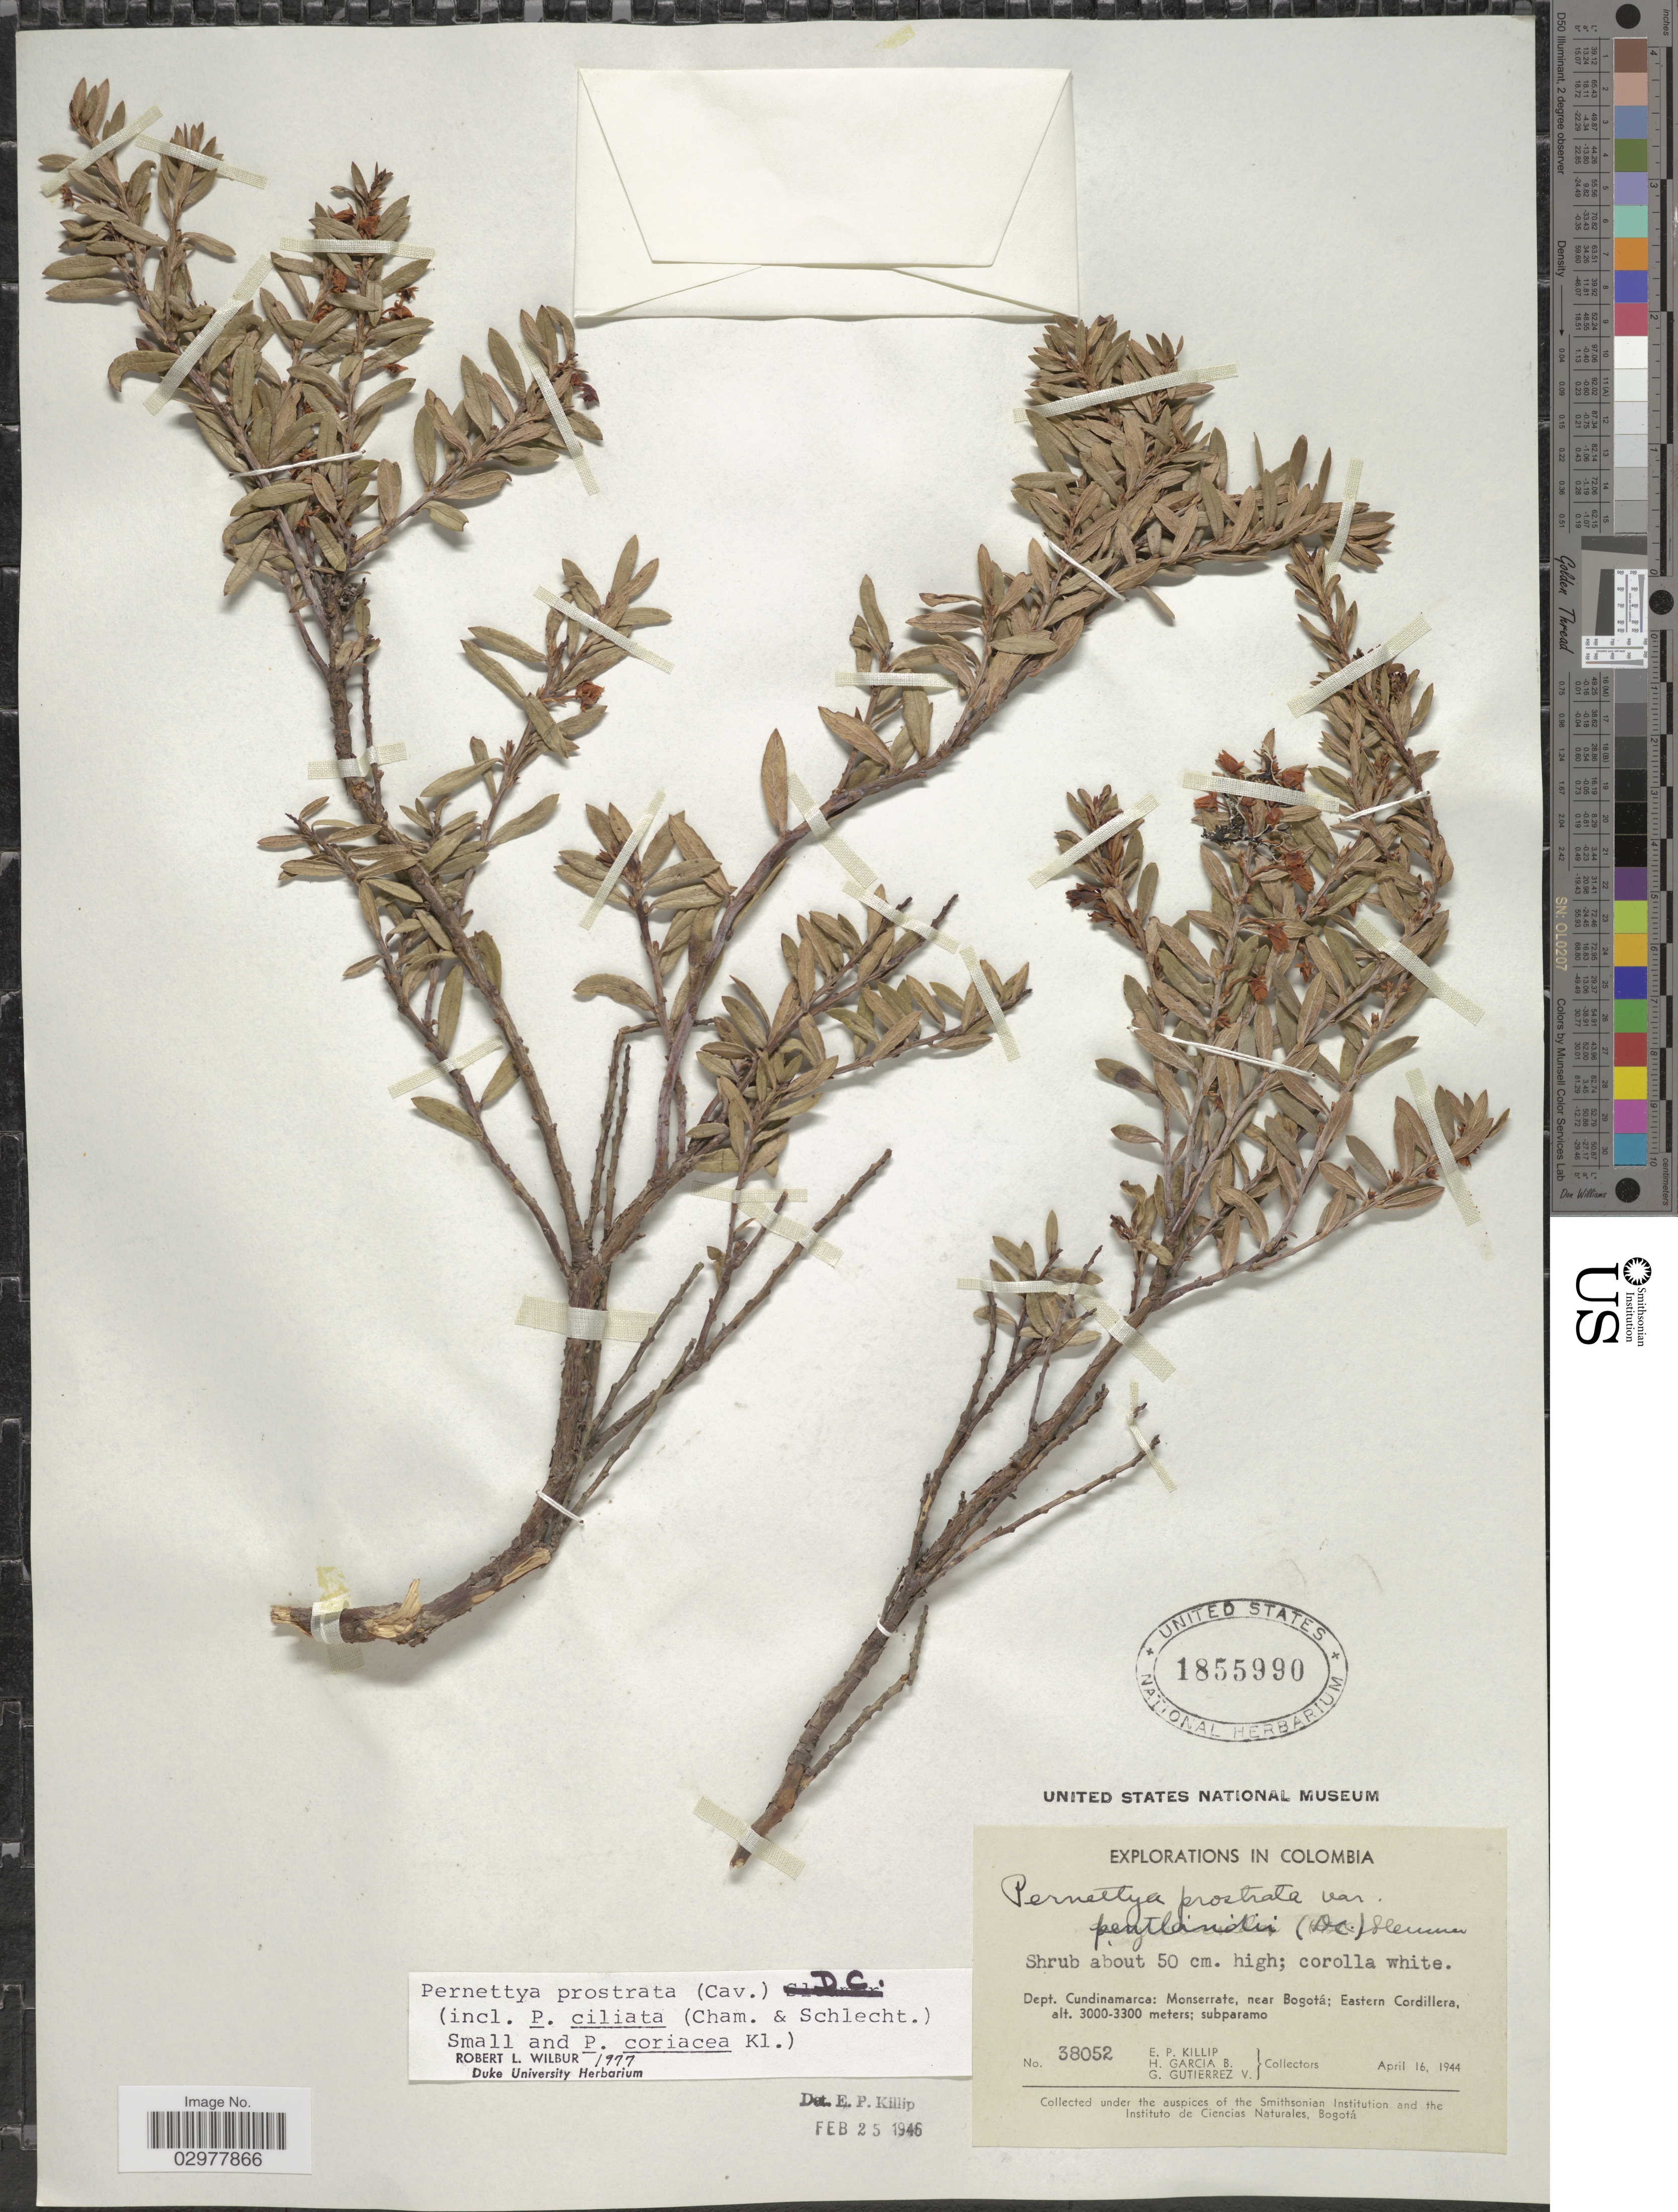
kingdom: Plantae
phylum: Tracheophyta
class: Magnoliopsida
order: Ericales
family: Ericaceae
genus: Pernettya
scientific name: Pernettya prostrata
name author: (Cav.) DC.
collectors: E. P. Killip, H. García B. & G. Gutiérrez V.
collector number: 38052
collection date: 1944-04-16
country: Colombia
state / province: Cundinamarca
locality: Dept. Cundinamarca: Monserrate, near Bogotá; Eastern Cordillera.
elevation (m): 3000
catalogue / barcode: US 1855990